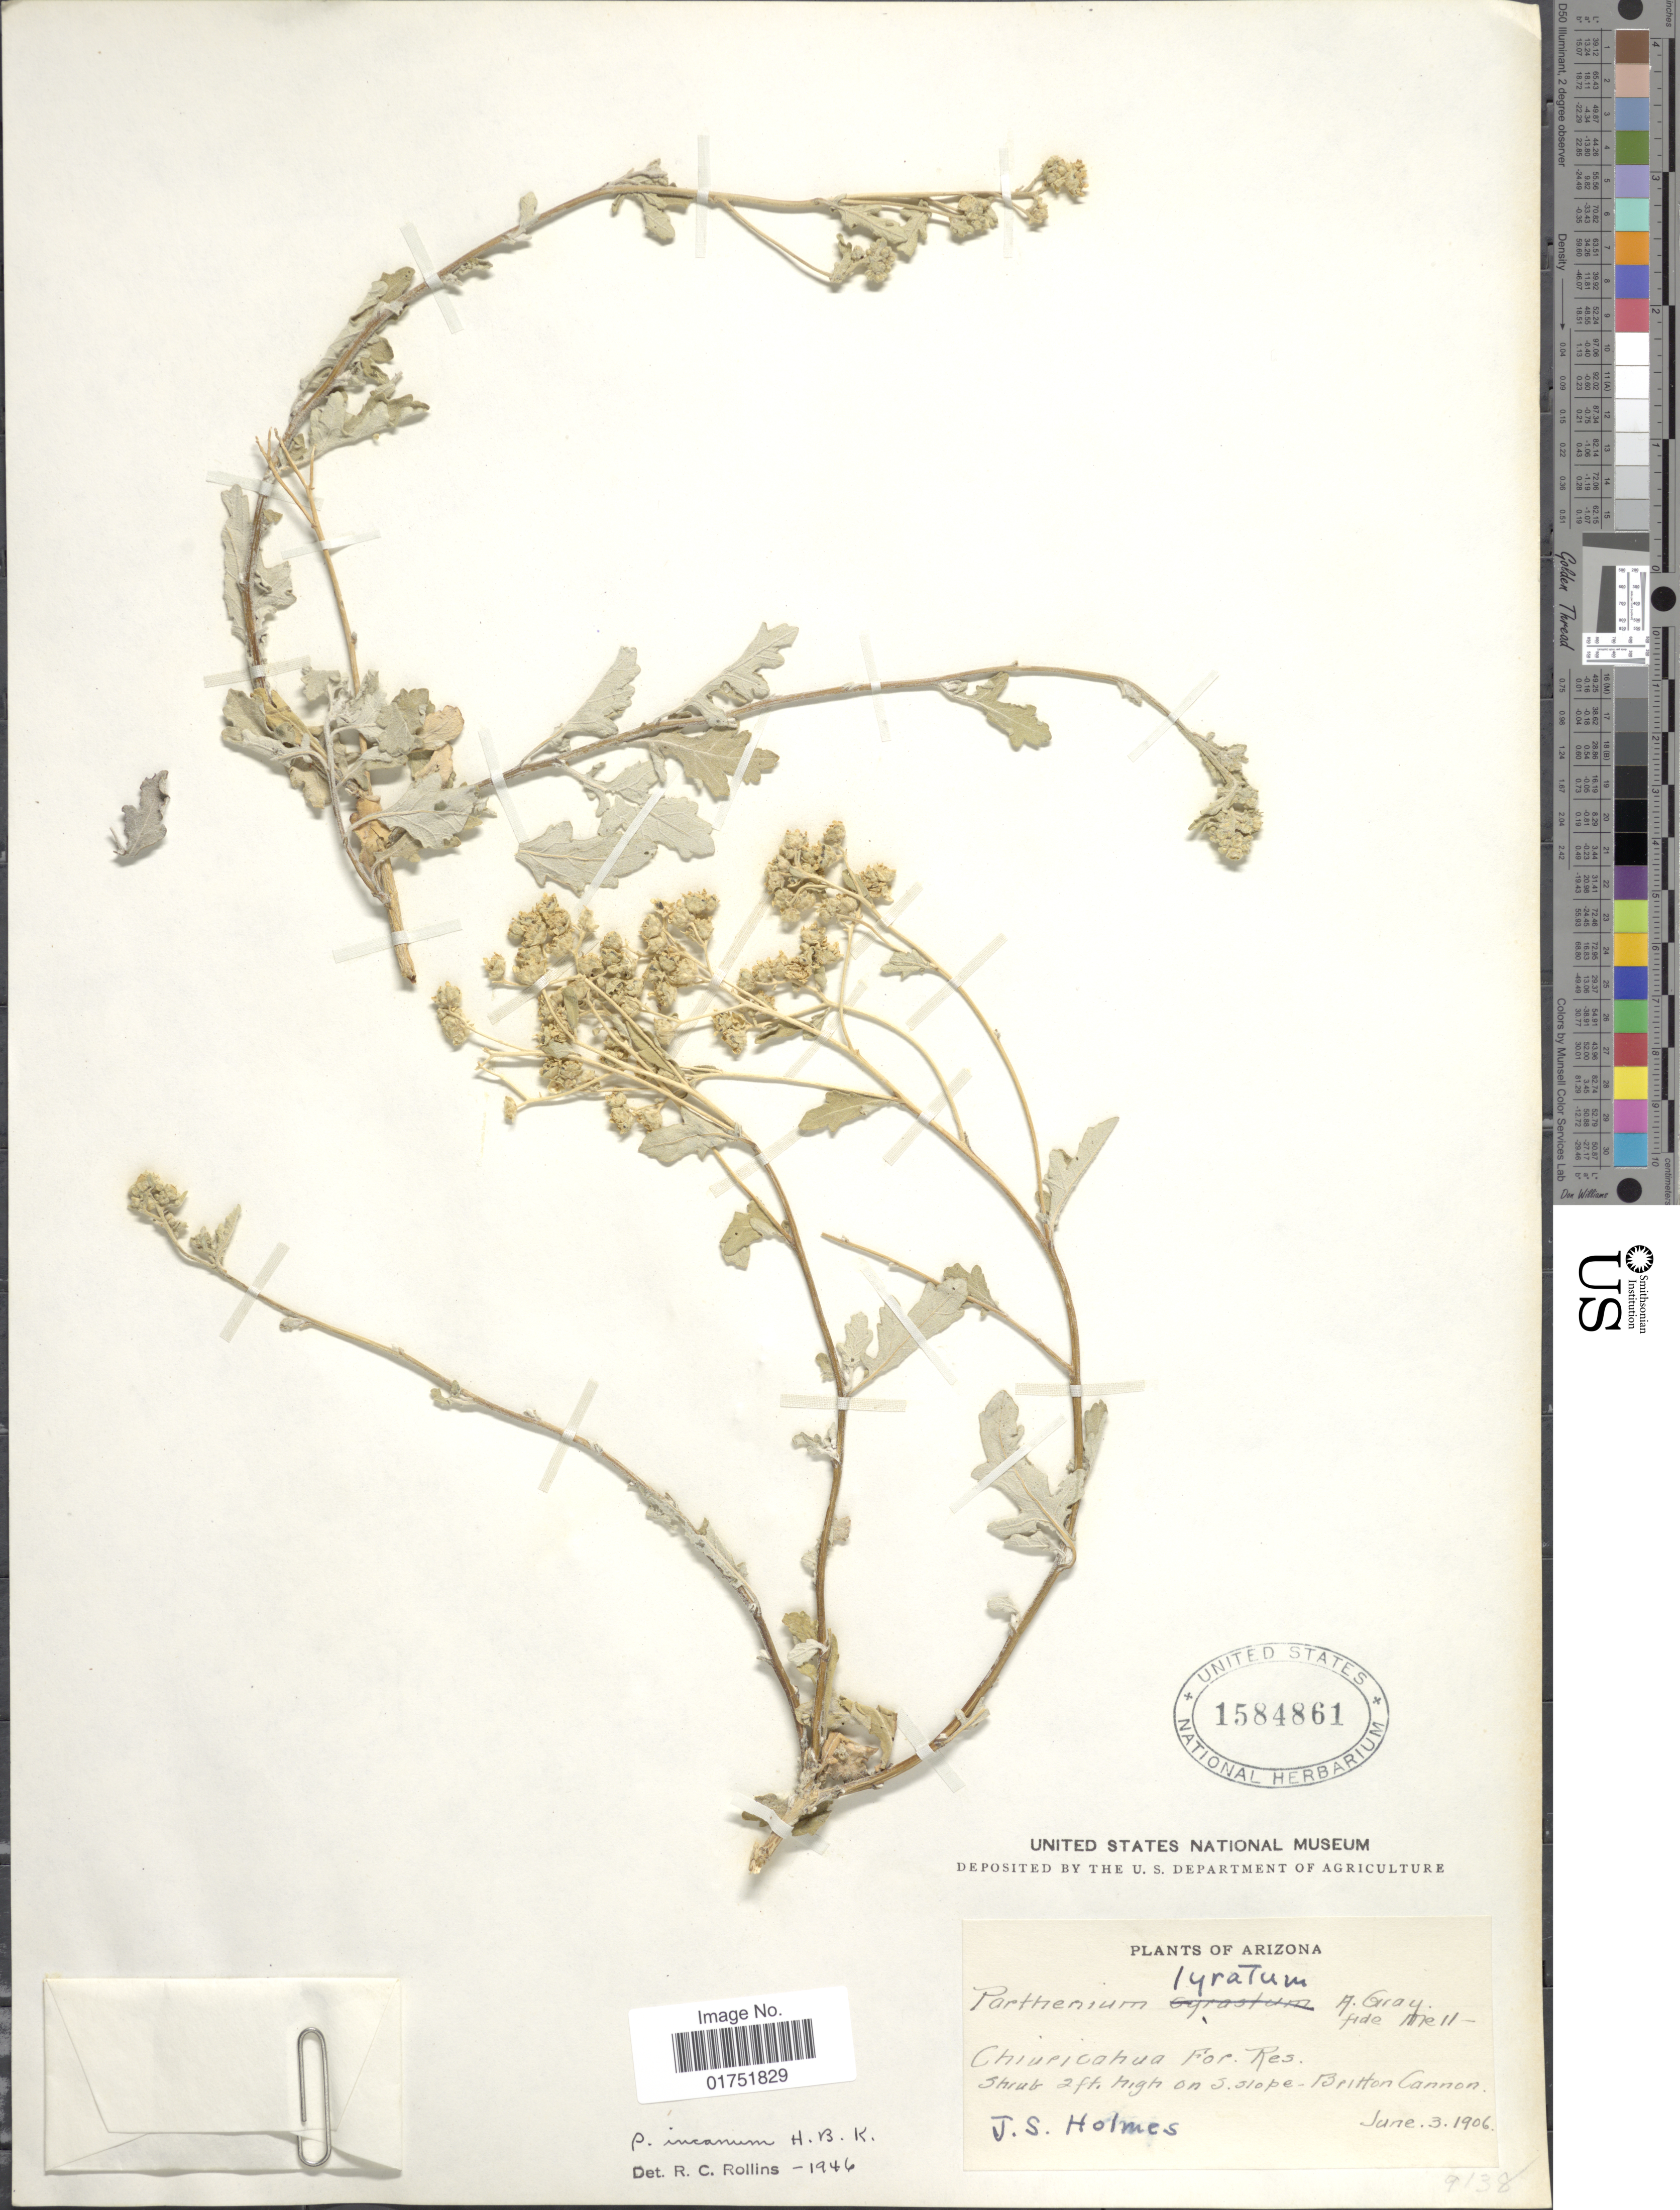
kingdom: Plantae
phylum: Tracheophyta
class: Magnoliopsida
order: Asterales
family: Asteraceae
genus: Parthenium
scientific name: Parthenium incanum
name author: Kunth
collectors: J. Holmes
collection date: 1906-06-03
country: United States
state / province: Arizona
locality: Chiupicahua For. Res., S. slope Britton Cannon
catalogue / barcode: US 1584861